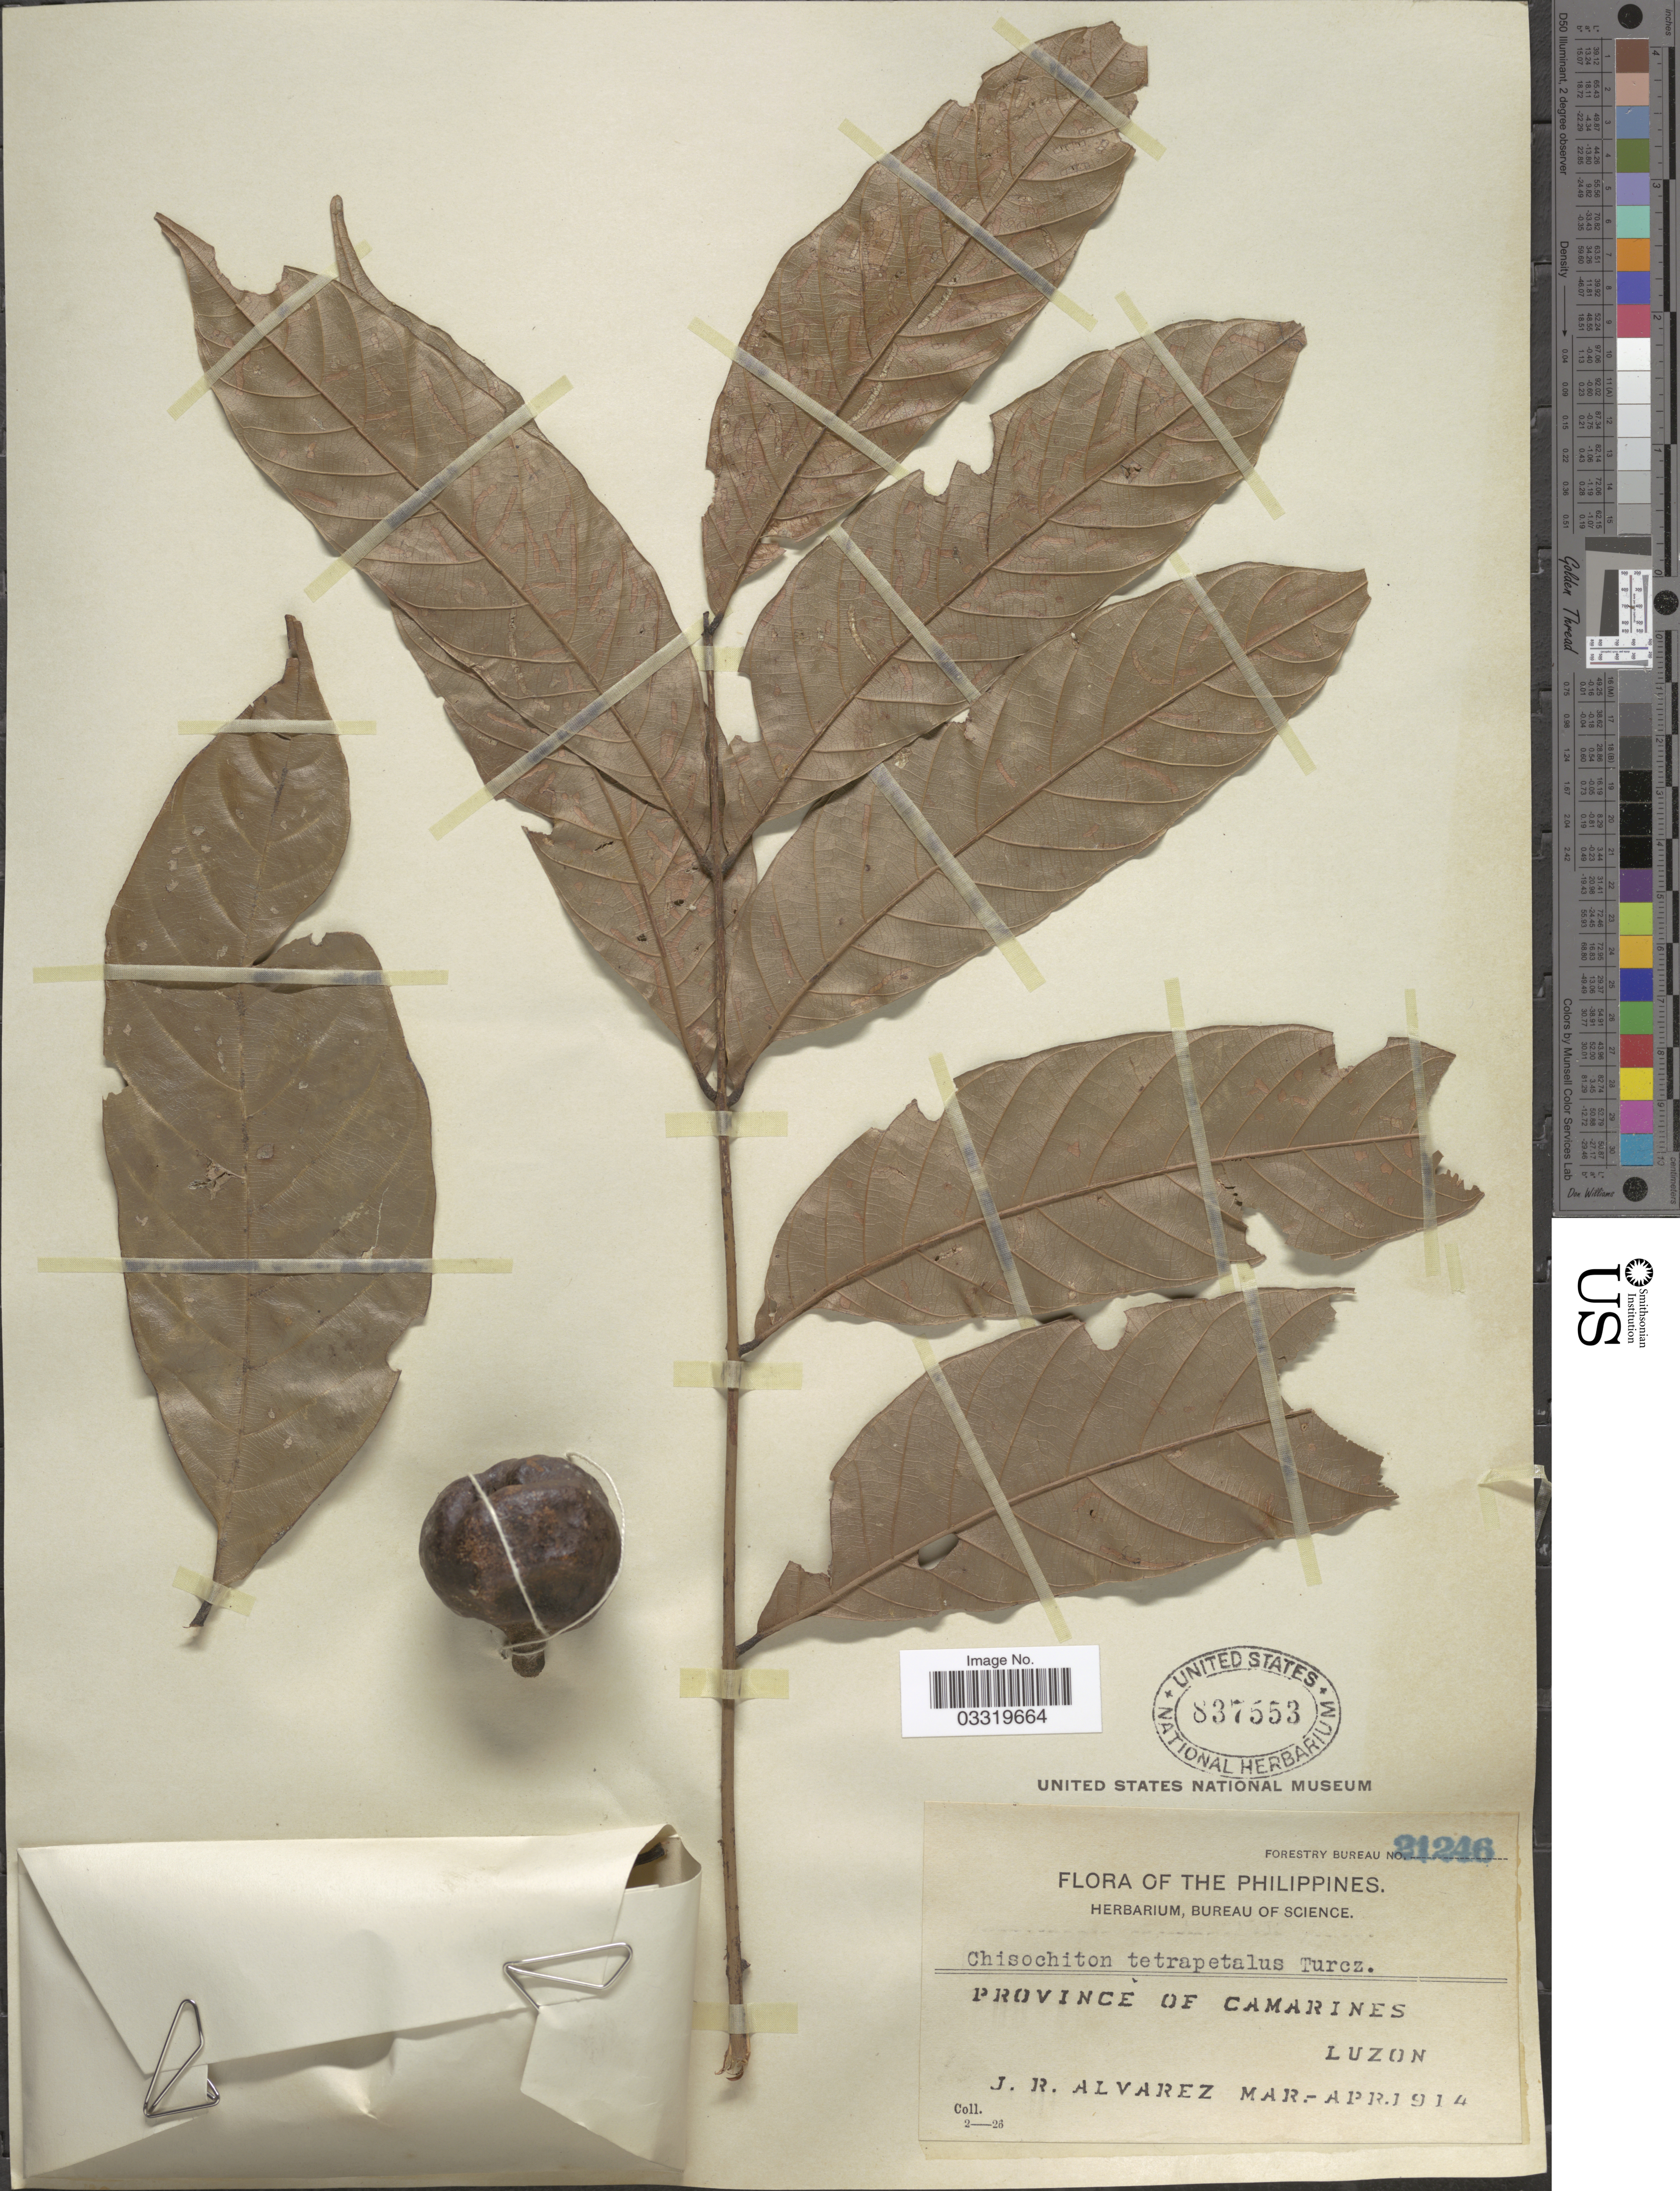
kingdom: Plantae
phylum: Tracheophyta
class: Magnoliopsida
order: Sapindales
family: Meliaceae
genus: Chisocheton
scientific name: Chisocheton patens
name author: Blume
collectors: J. Alvarez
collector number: Forestry Bureau 21246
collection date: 1914-03/1914-04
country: Philippines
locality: Province of Camarines. Luzon.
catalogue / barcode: US 837553